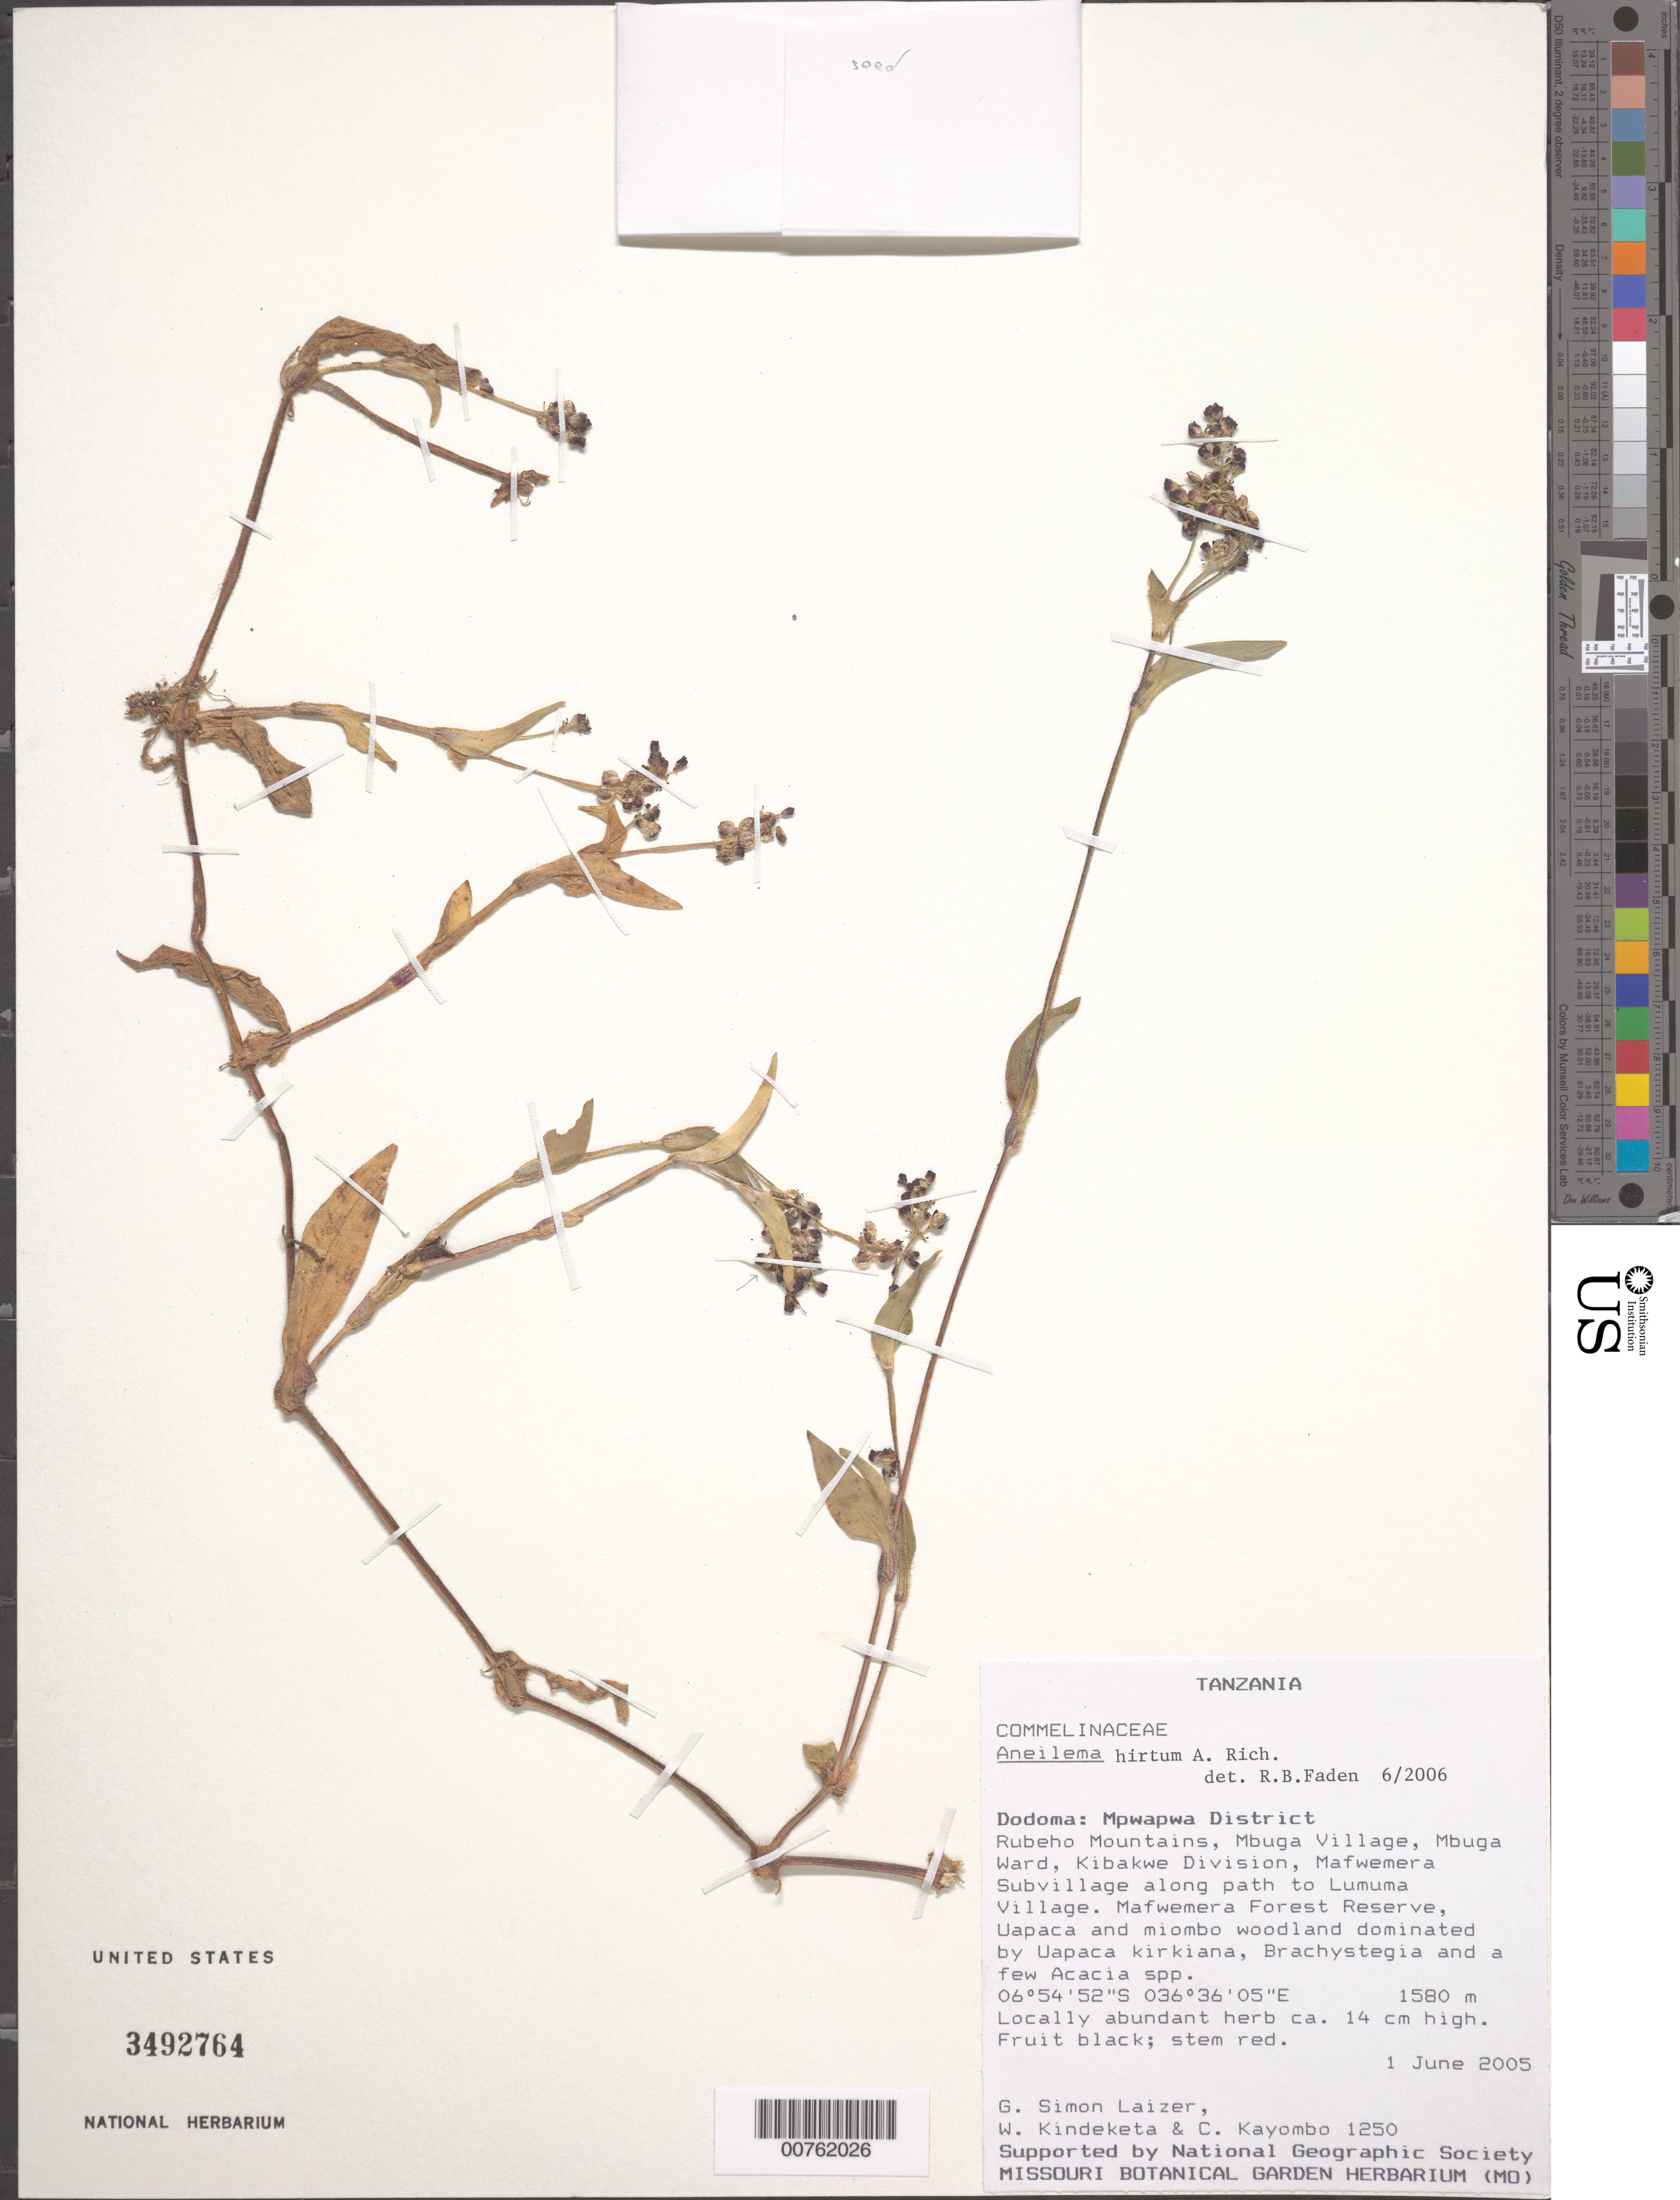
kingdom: Plantae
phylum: Tracheophyta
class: Liliopsida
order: Commelinales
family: Commelinaceae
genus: Aneilema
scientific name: Aneilema hirtum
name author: A. Rich.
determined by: Faden, Robert B., (US), Smithsonian Institution - National Museum of Natural History (UNITED STATES)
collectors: G. S. Laizer, W. Kindeketa & C. Kayombo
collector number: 1250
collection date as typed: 01 Jun 2005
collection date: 2005-06-01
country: Tanzania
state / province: Dodoma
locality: Mpwapwa District. Rubeho Mountains, Mbuga Village, Mbuga Ward, Kibakwe Division, Mafwemera Subvillage along path to Lumuma Village.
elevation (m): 1580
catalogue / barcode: US 3492764